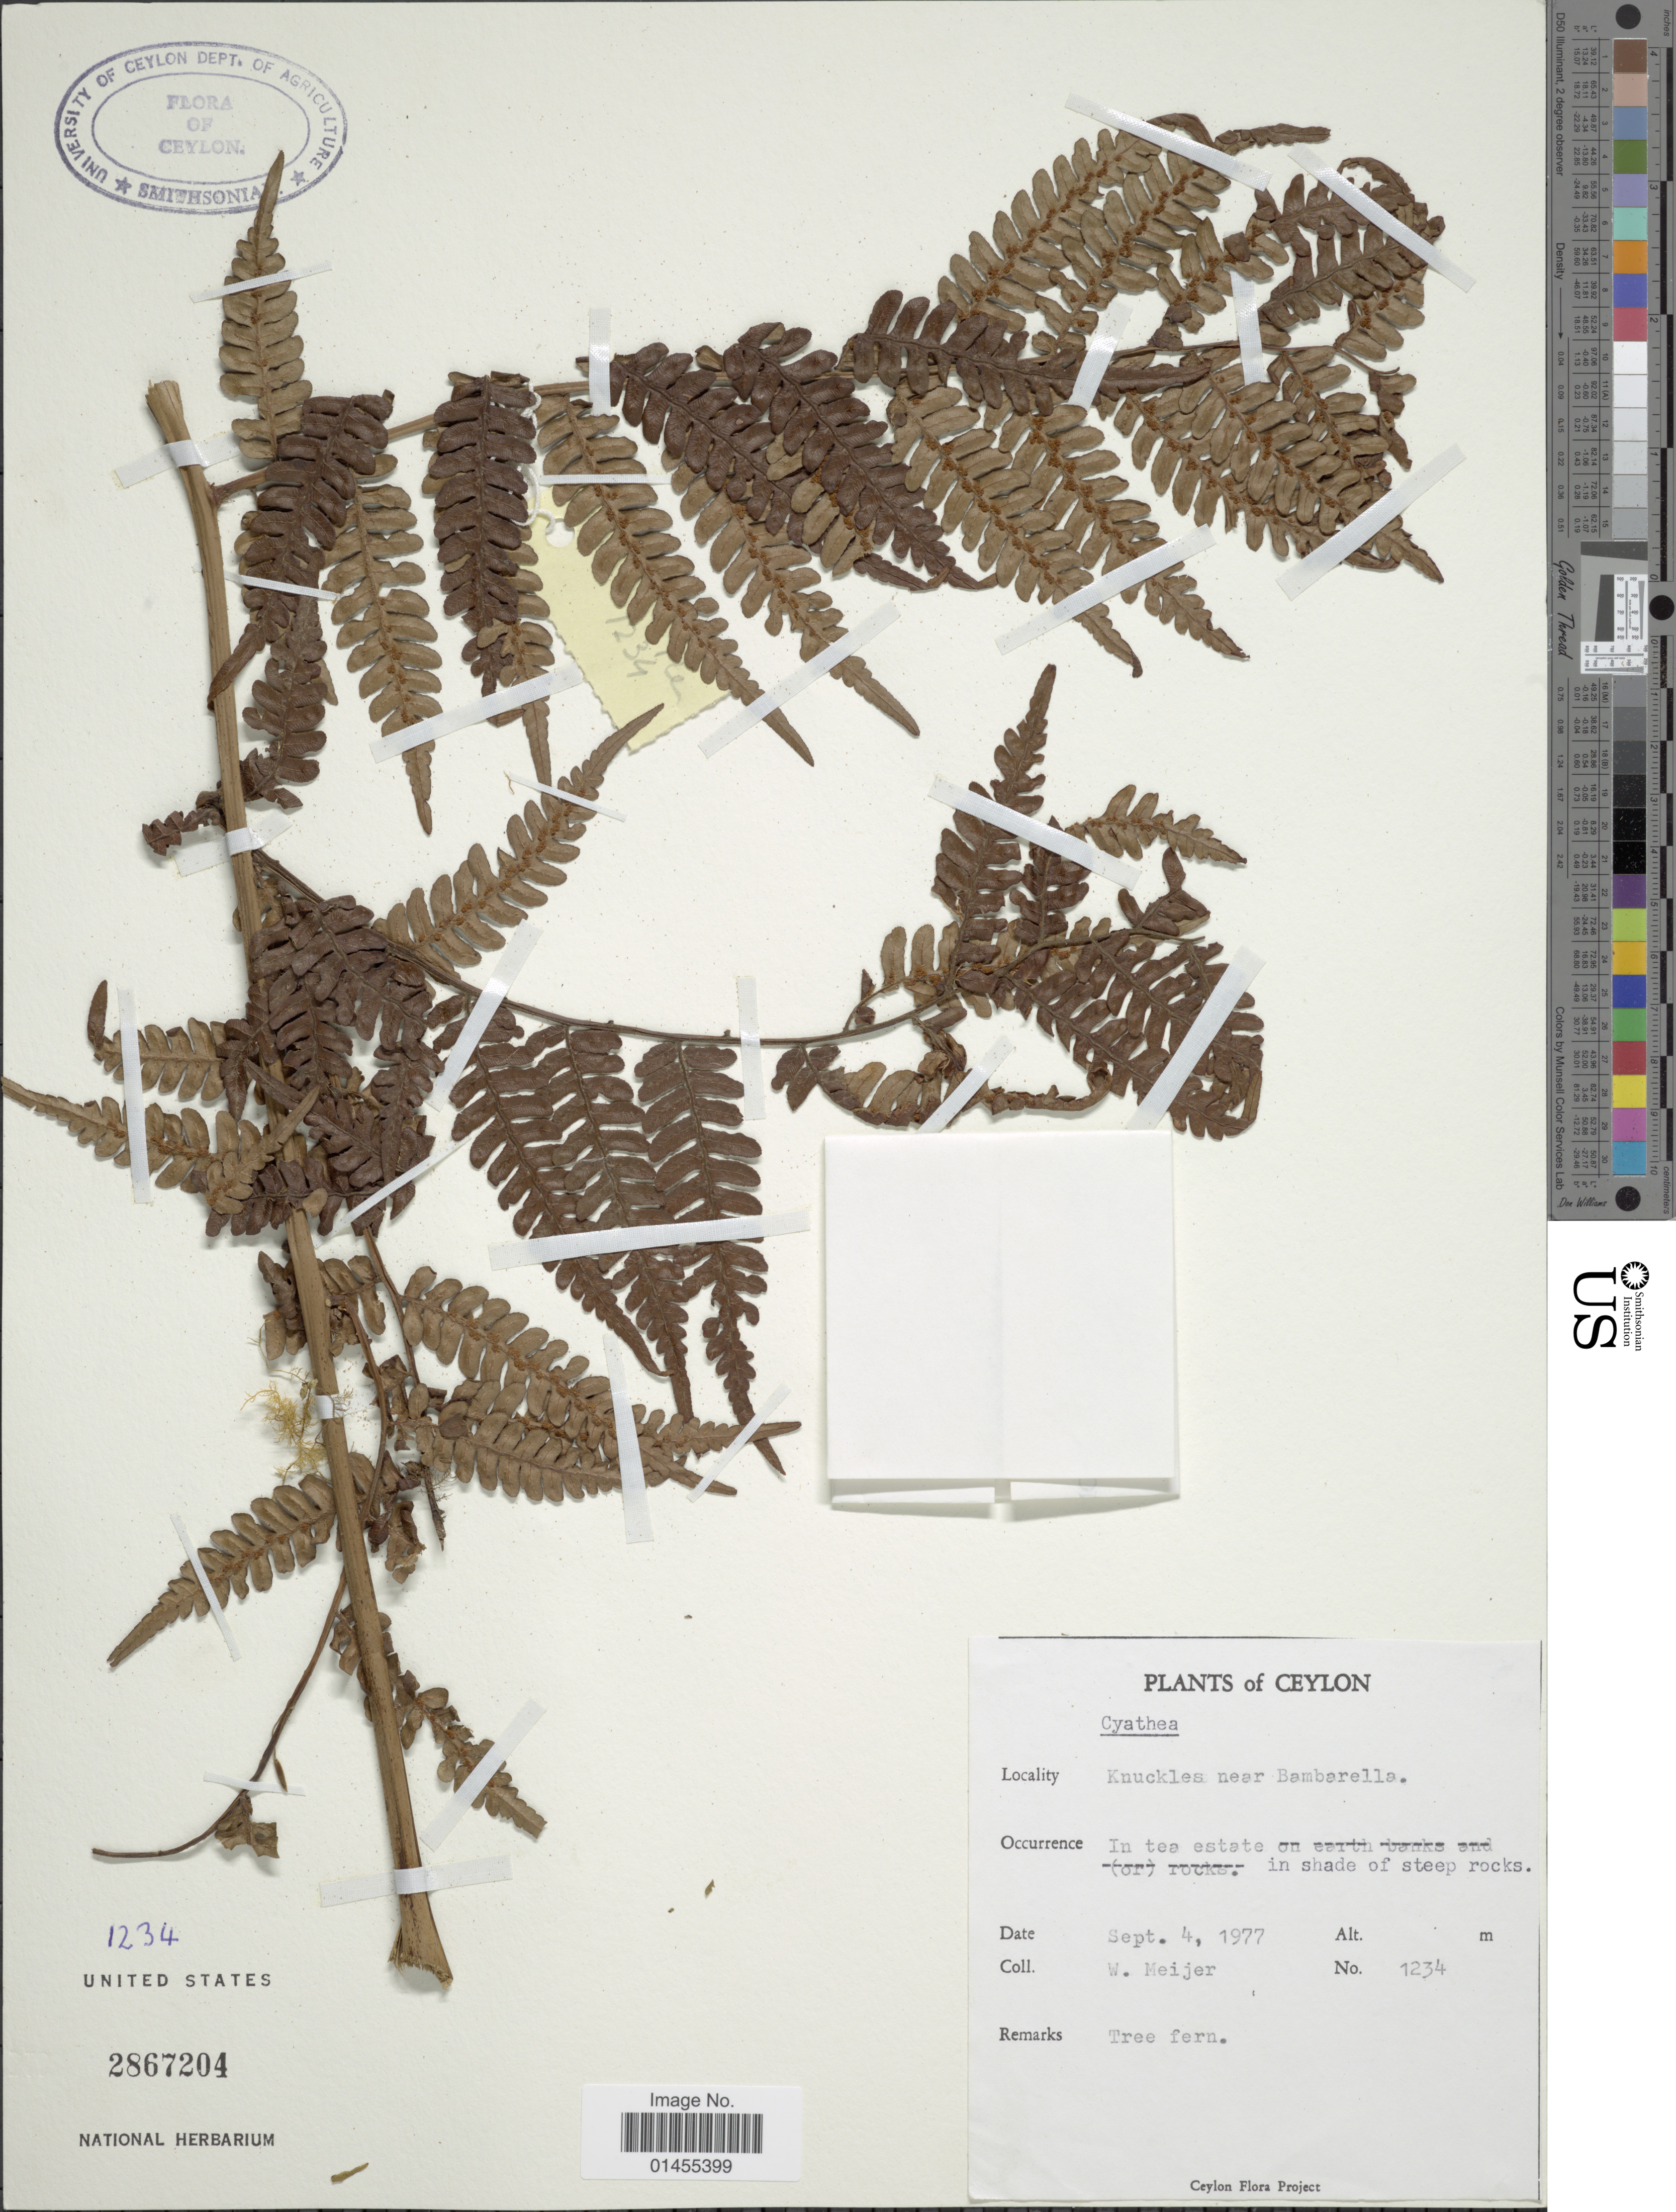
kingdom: Plantae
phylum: Tracheophyta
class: Polypodiopsida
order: Cyatheales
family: Cyatheaceae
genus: Alsophila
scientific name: Alsophila sp.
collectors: W. Meijer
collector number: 1234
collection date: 1977-09-04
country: Sri Lanka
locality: Ceylon, Knuckles near Bambarella.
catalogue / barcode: US 2867204